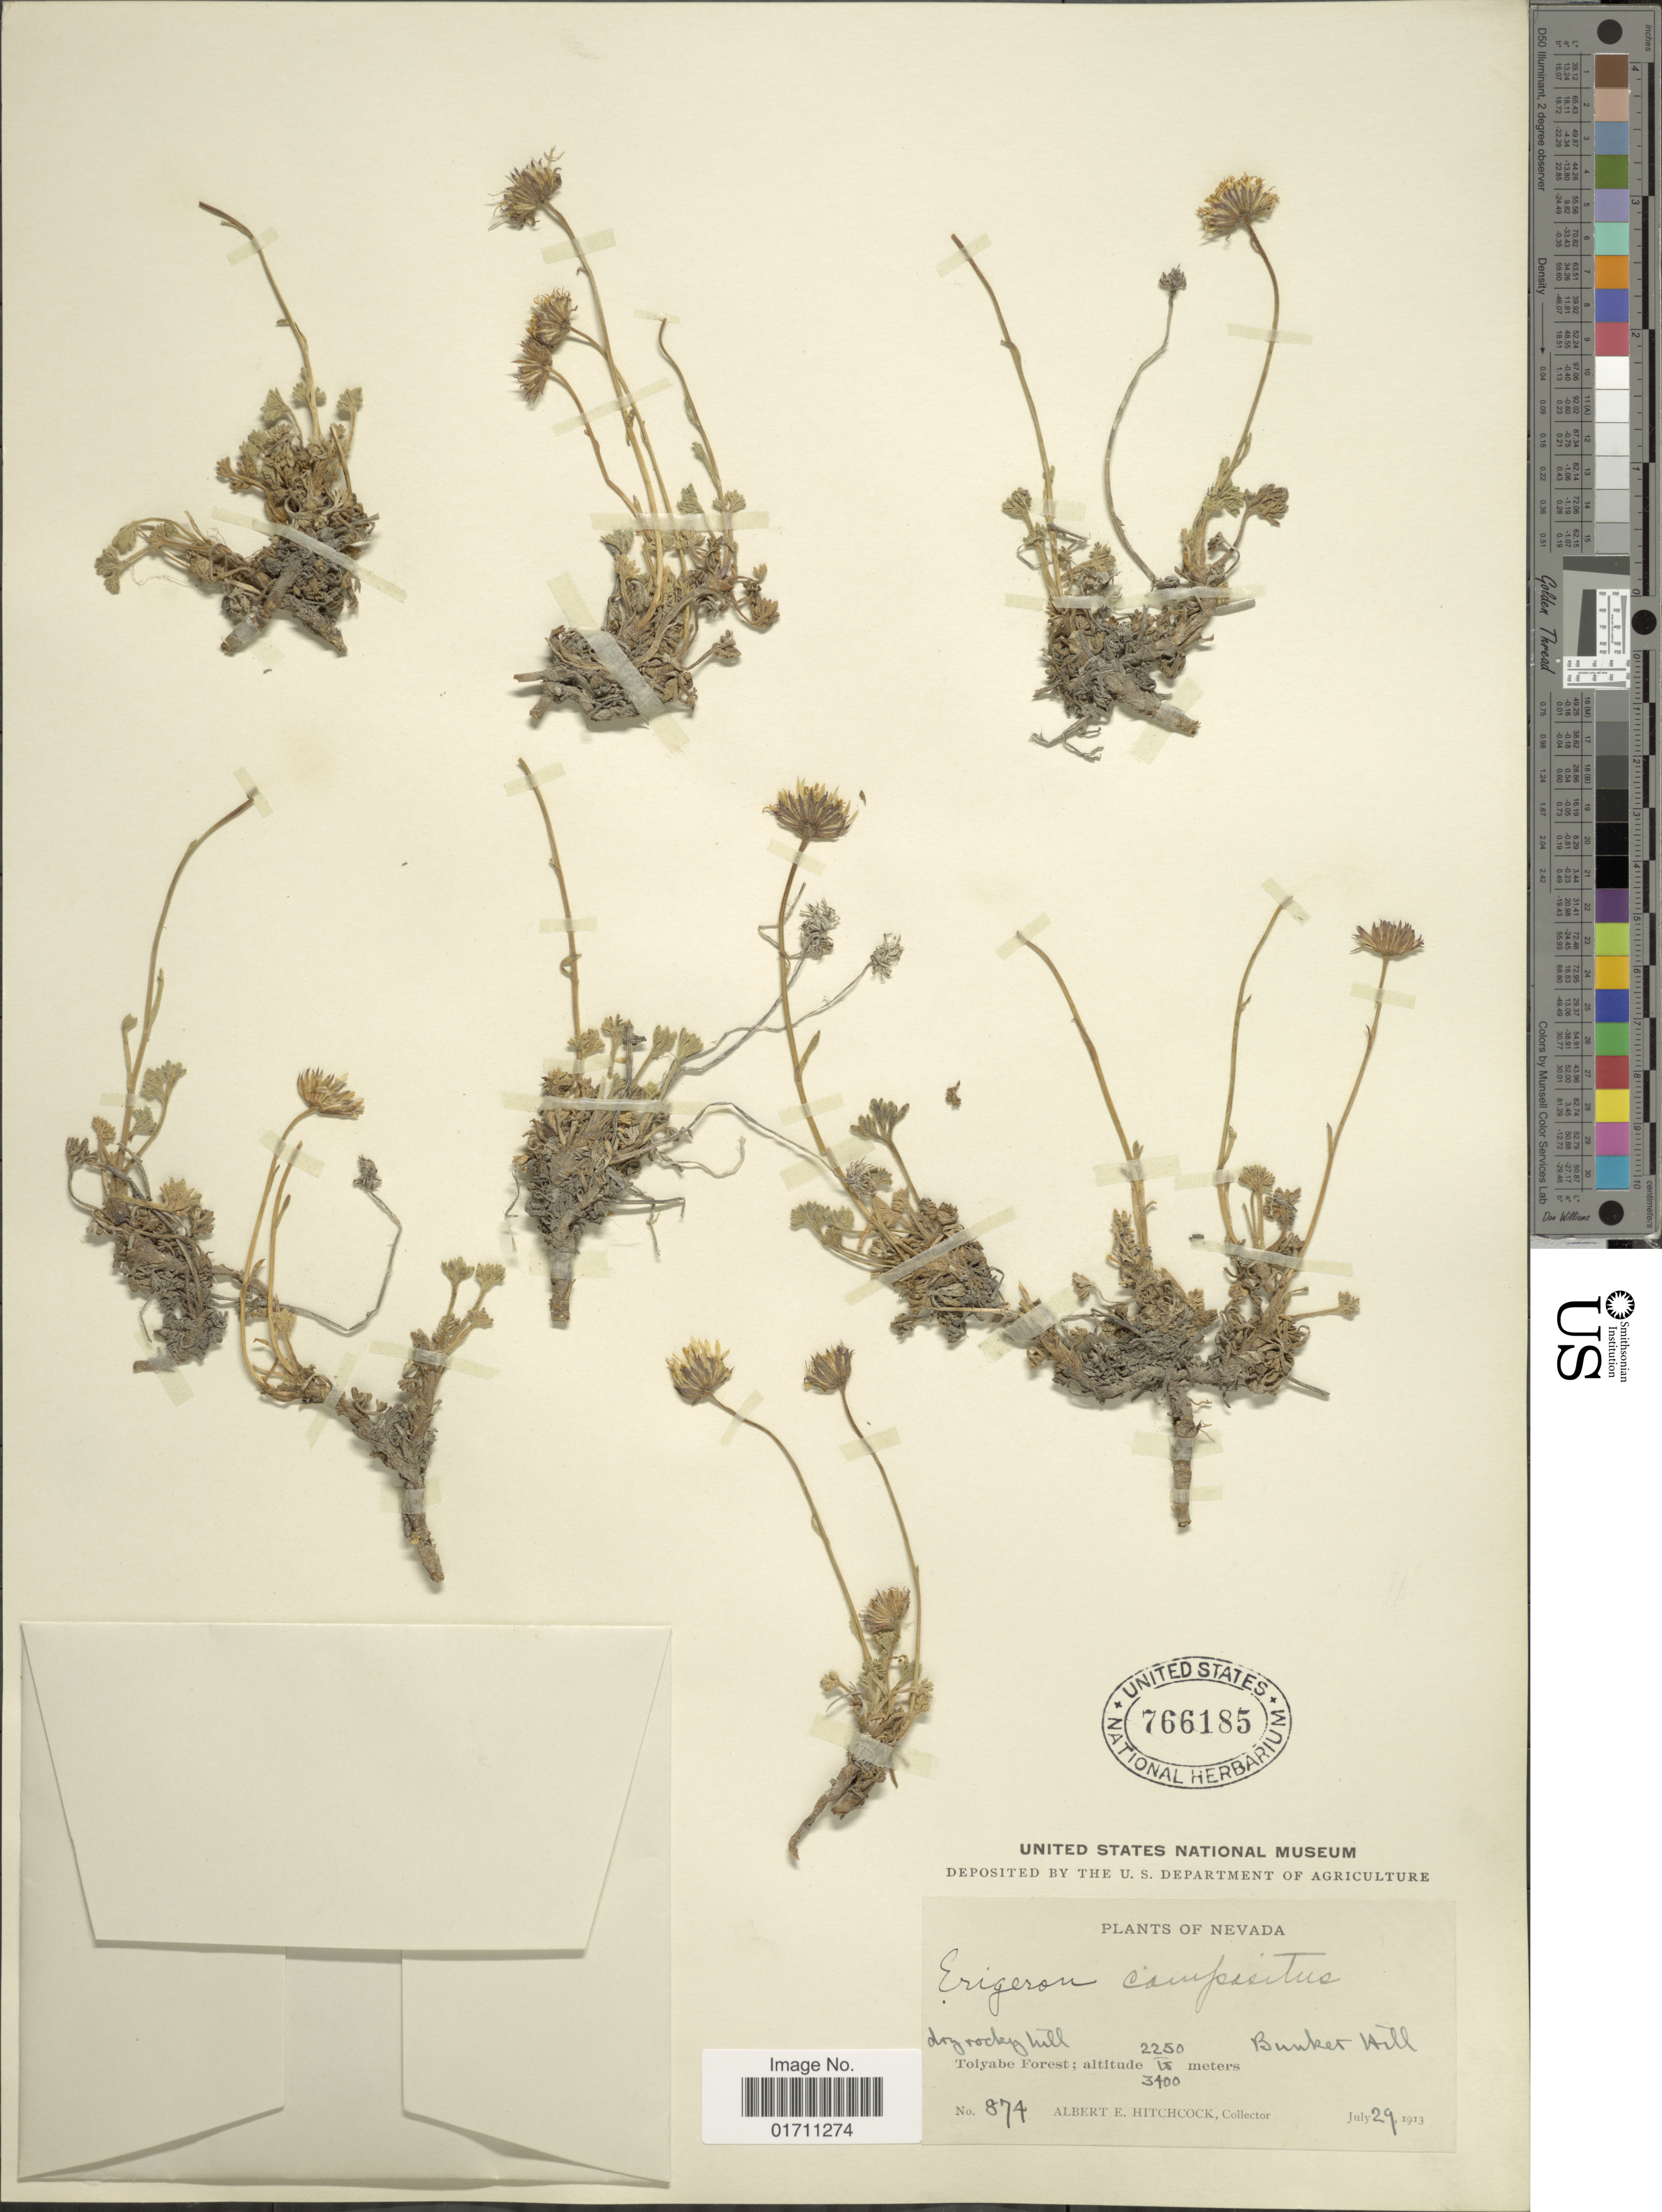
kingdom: Plantae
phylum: Tracheophyta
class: Magnoliopsida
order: Asterales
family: Asteraceae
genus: Erigeron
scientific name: Erigeron compositus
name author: Pursh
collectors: A. S. Hitchcock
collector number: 874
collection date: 1913-07-29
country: United States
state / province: Nevada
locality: Dry rocky hill, Bunker Hill, Toiyabe Forest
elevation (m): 2250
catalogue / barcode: US 766185